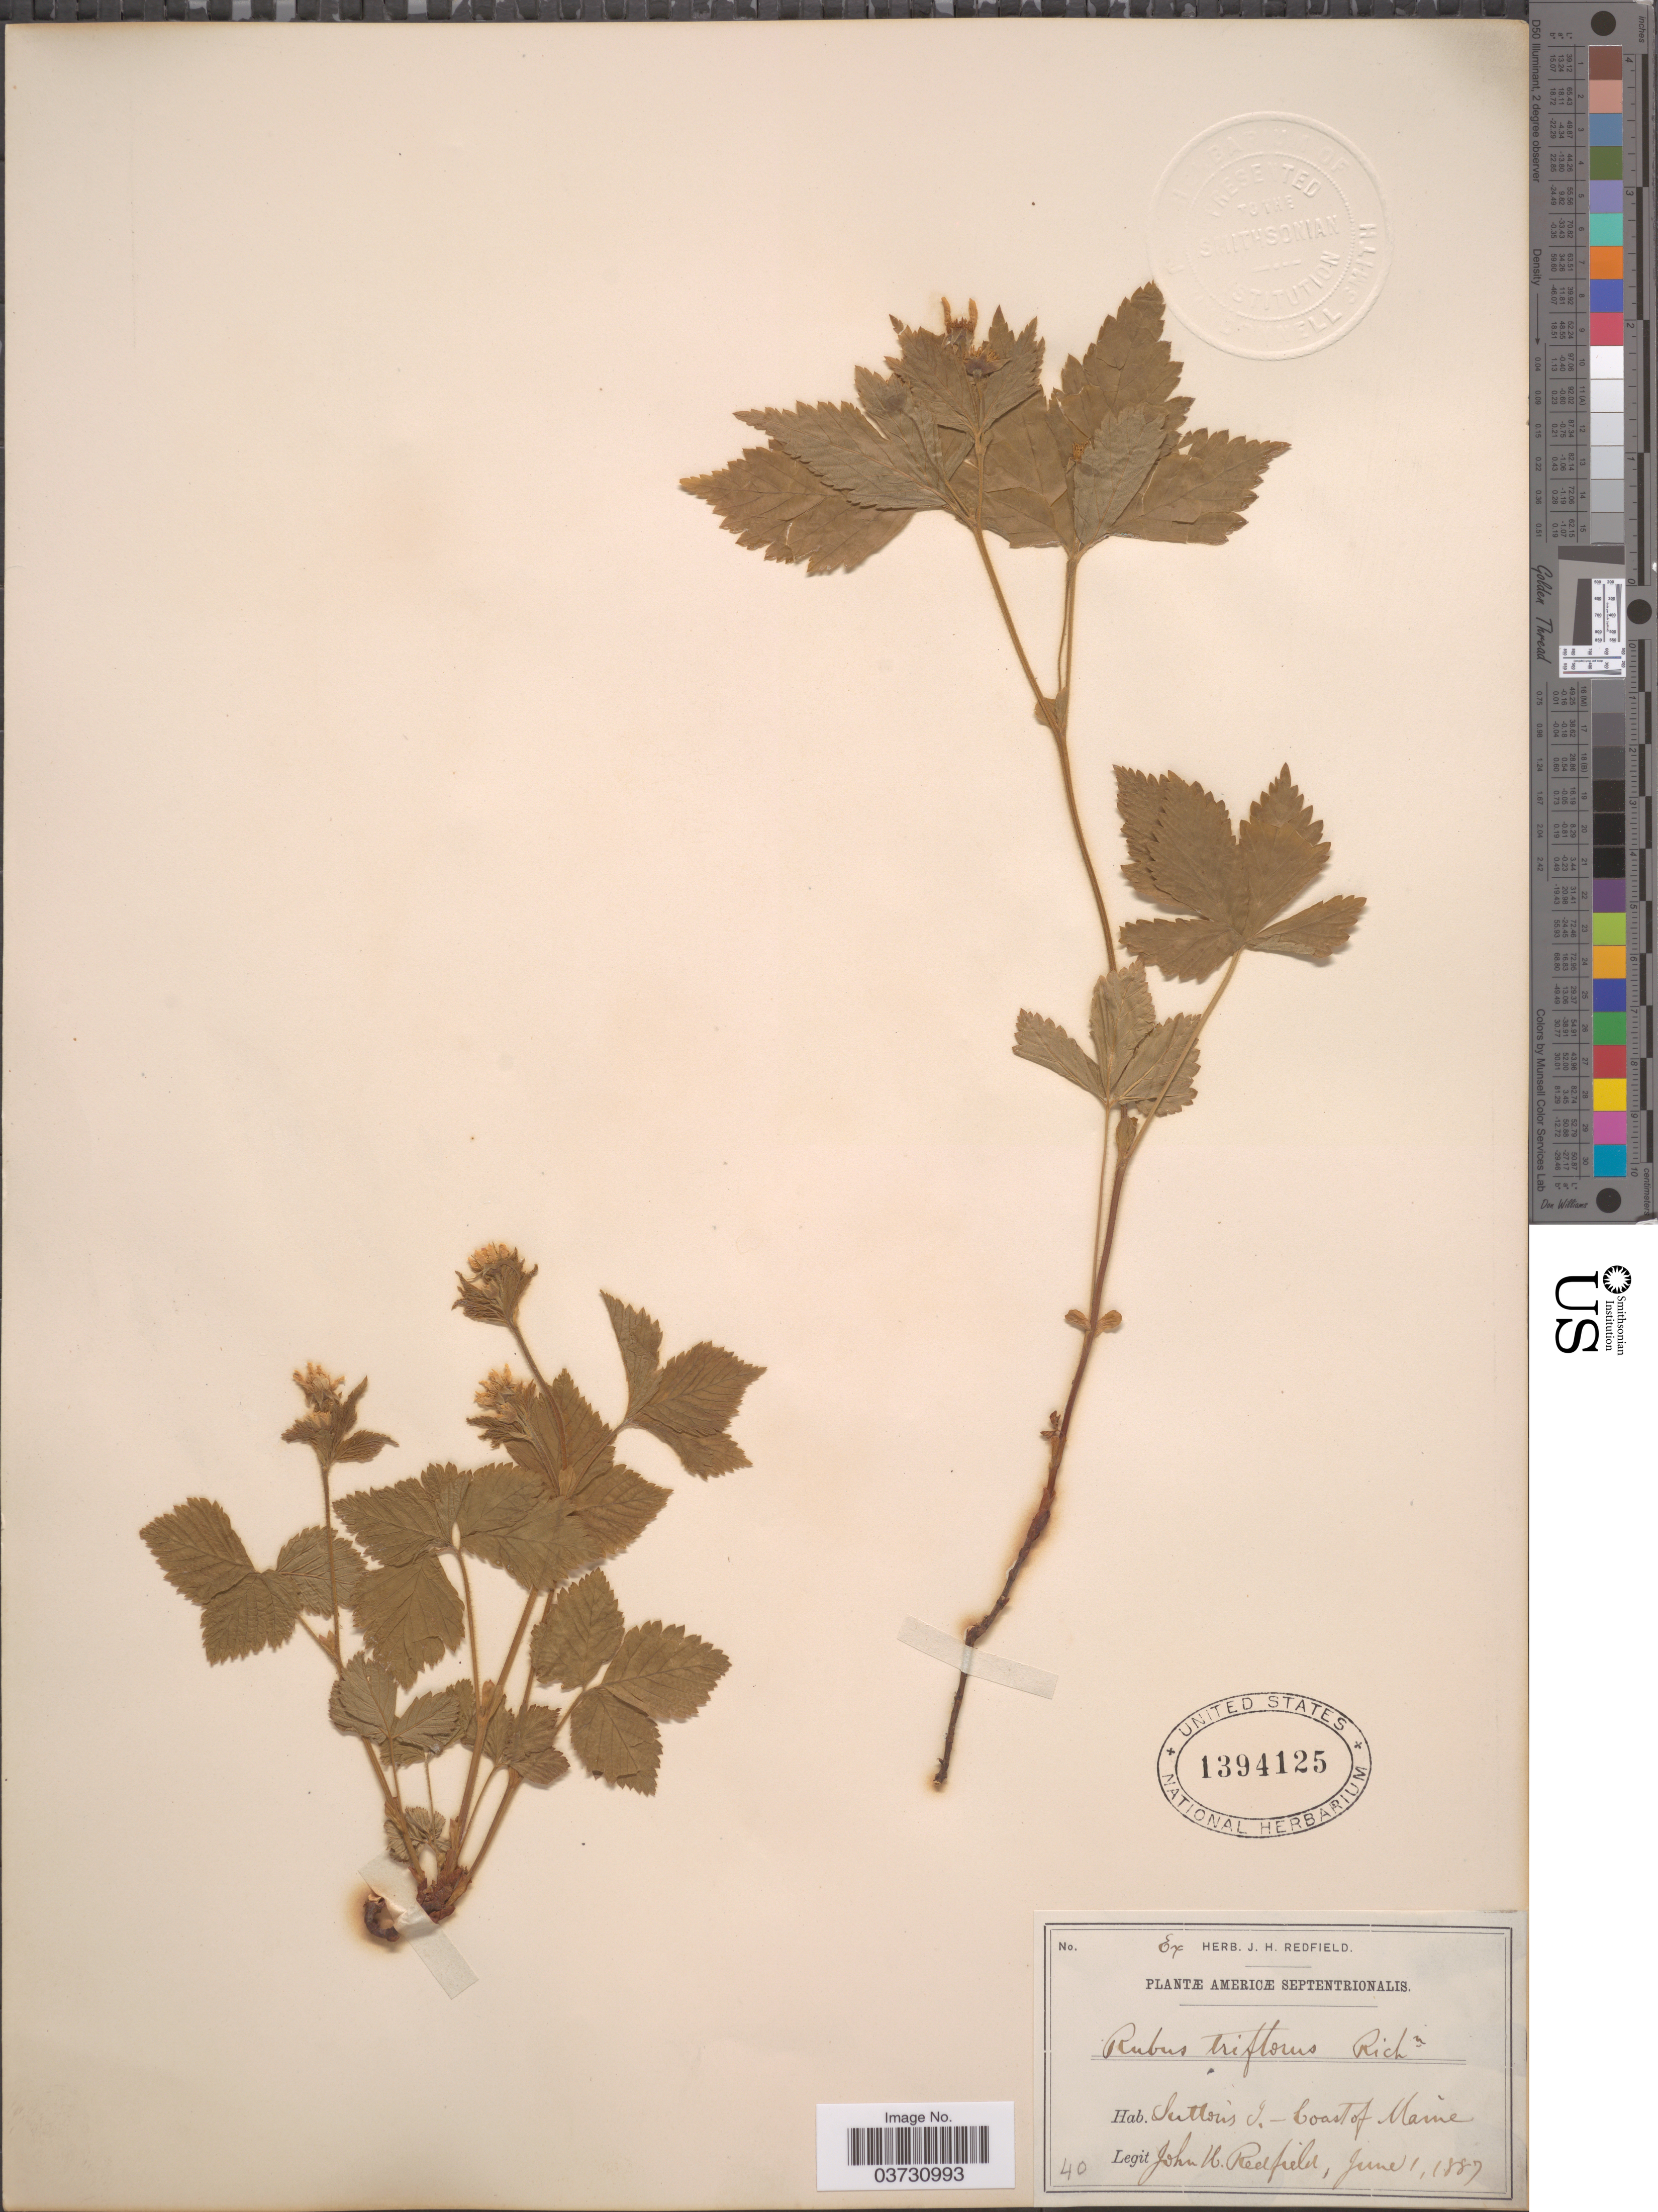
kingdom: Plantae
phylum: Tracheophyta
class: Magnoliopsida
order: Rosales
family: Rosaceae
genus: Rubus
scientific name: Rubus pubescens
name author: Raf.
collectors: J. Redfield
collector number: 40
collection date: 1887-06-01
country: United States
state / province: Maine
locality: Americæ Septentionalis. Suttons I. - Coast of Maine.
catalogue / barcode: US 1394125